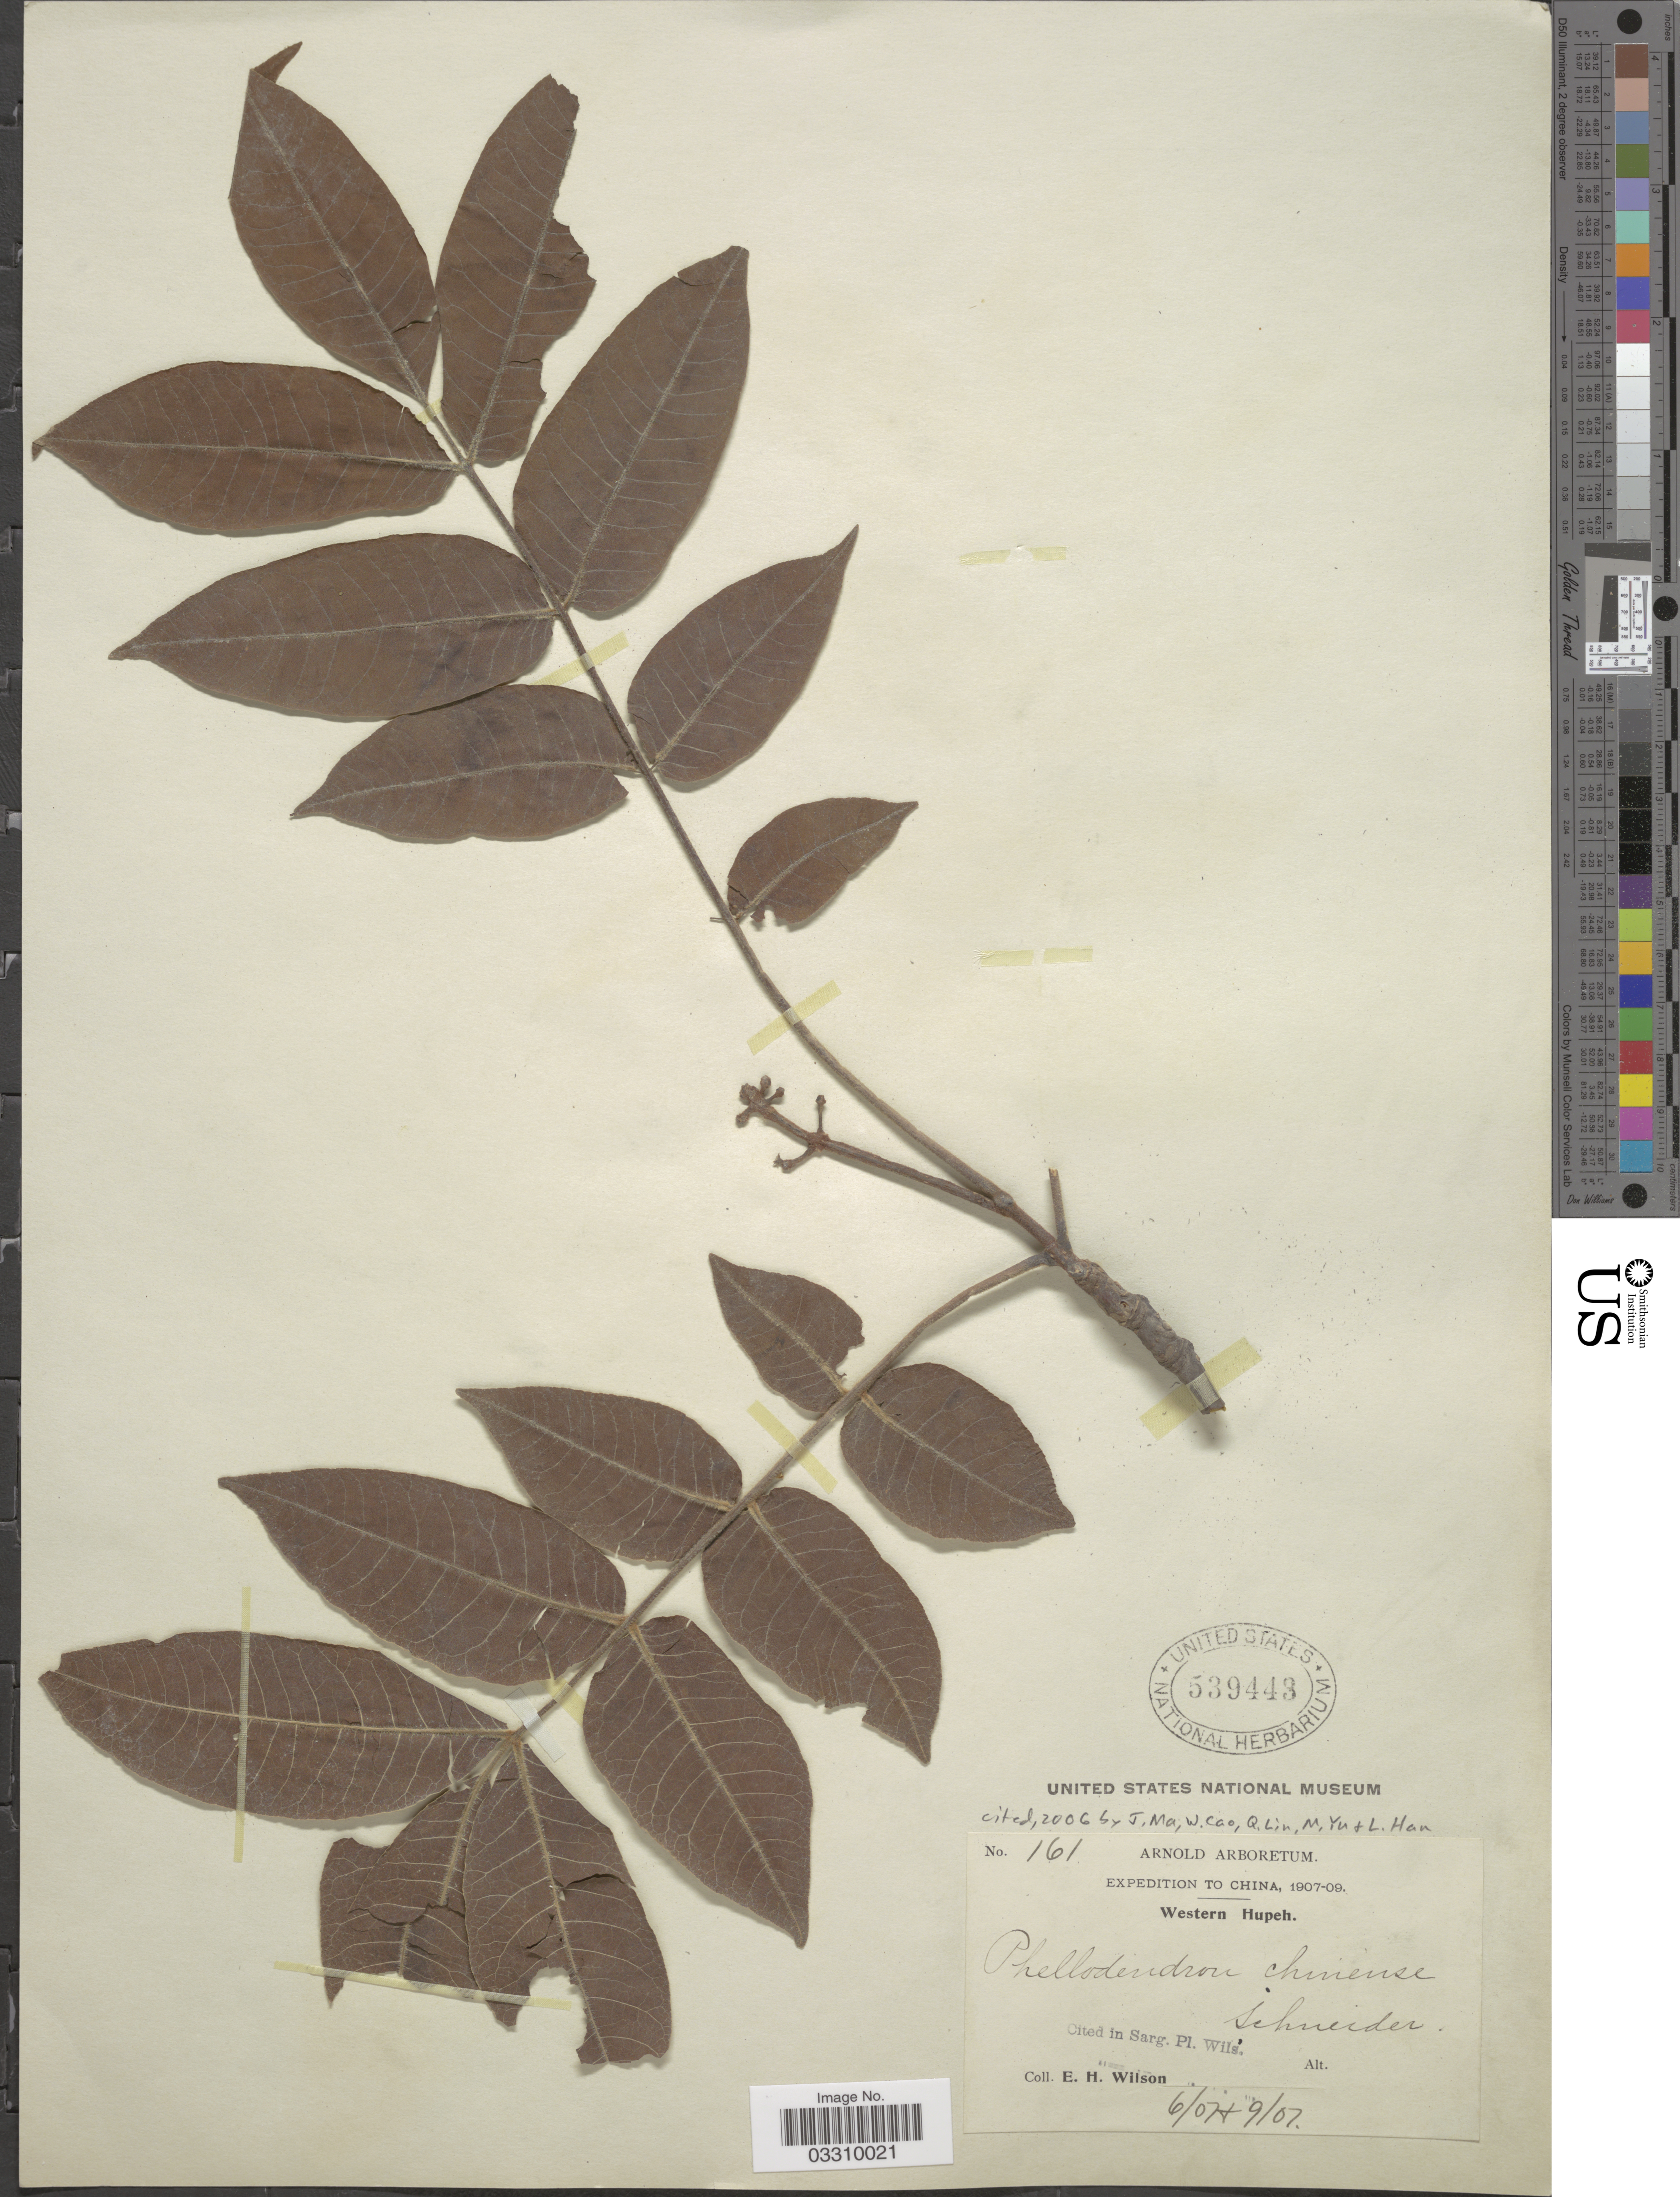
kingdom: Plantae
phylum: Tracheophyta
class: Magnoliopsida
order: Sapindales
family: Rutaceae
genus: Phellodendron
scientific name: Phellodendron chinense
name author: C.K. Schneid.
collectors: E. Wilson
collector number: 161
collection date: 1907-06/1907-09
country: China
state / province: Hubei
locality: Western Hupeh.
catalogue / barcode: US 539443